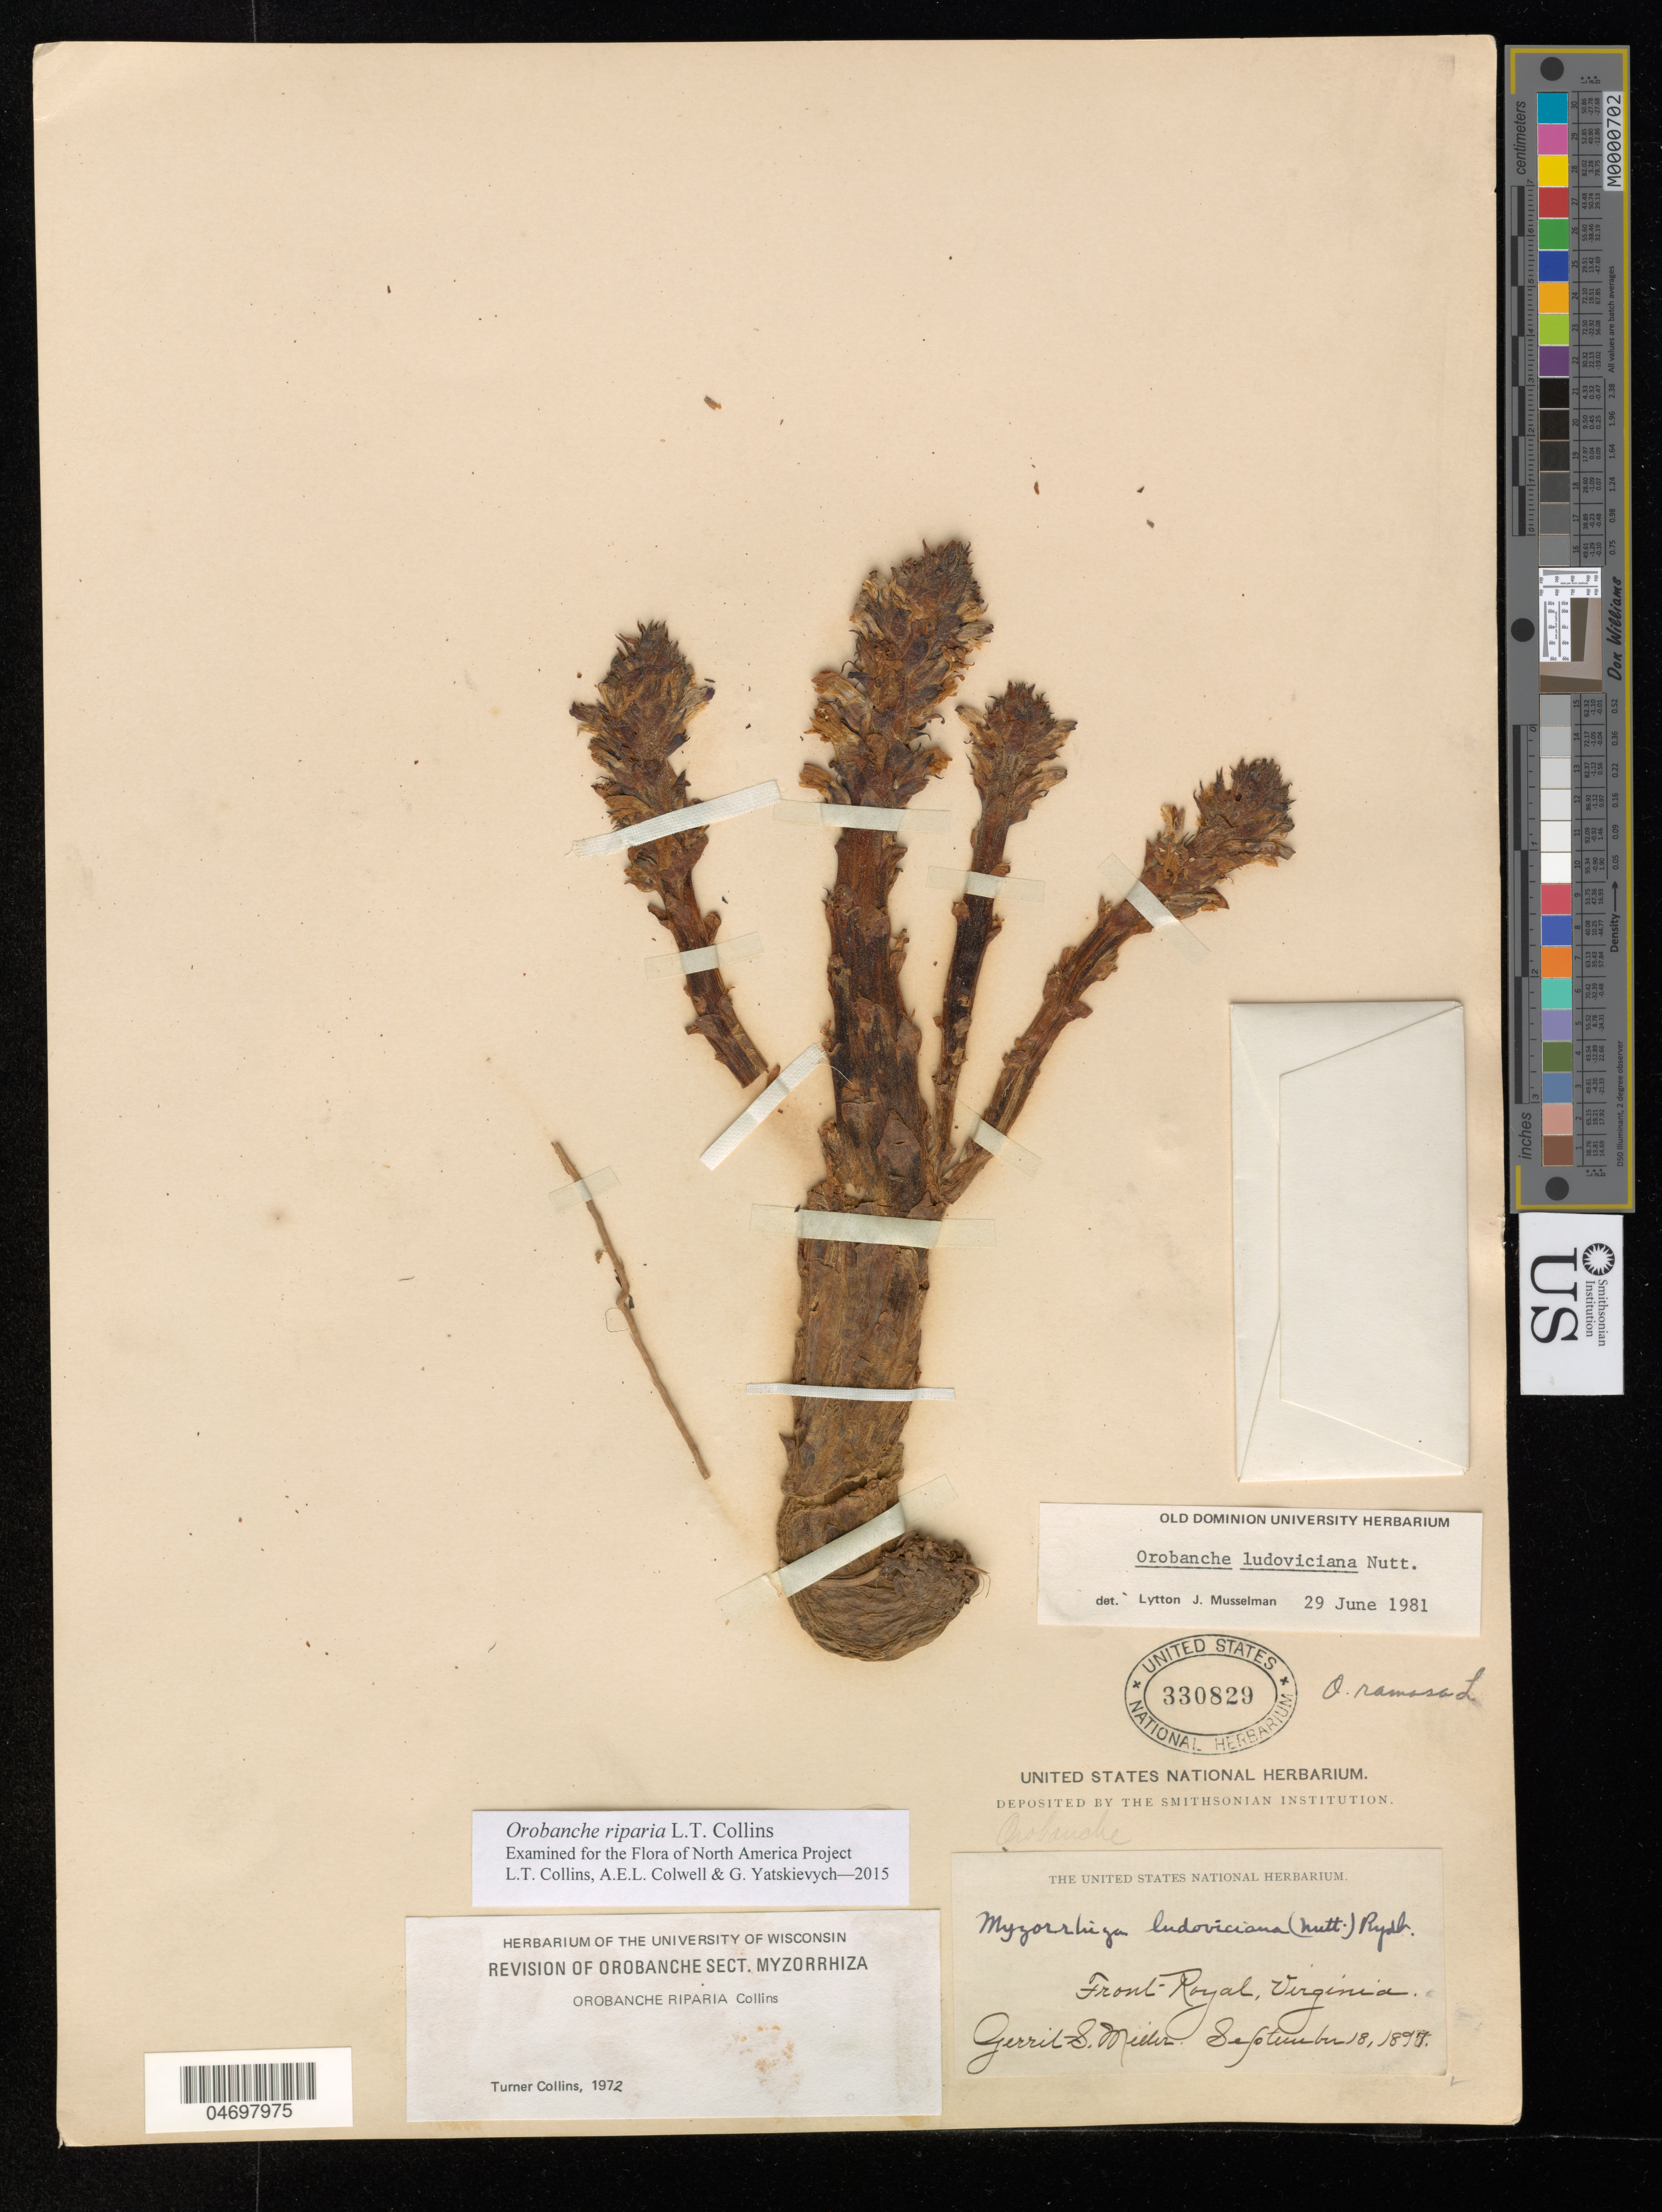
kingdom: Plantae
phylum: Tracheophyta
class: Magnoliopsida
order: Lamiales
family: Orobanchaceae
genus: Orobanche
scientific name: Orobanche riparia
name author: L.T. Collins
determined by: Collins, L. T.; Colwell, A. E.; Yatskievych, G. A.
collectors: G. S. Miller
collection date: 1897-09-18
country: United States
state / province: Virginia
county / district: Warren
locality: Catin Rum, near Front Royal.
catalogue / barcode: US 330829